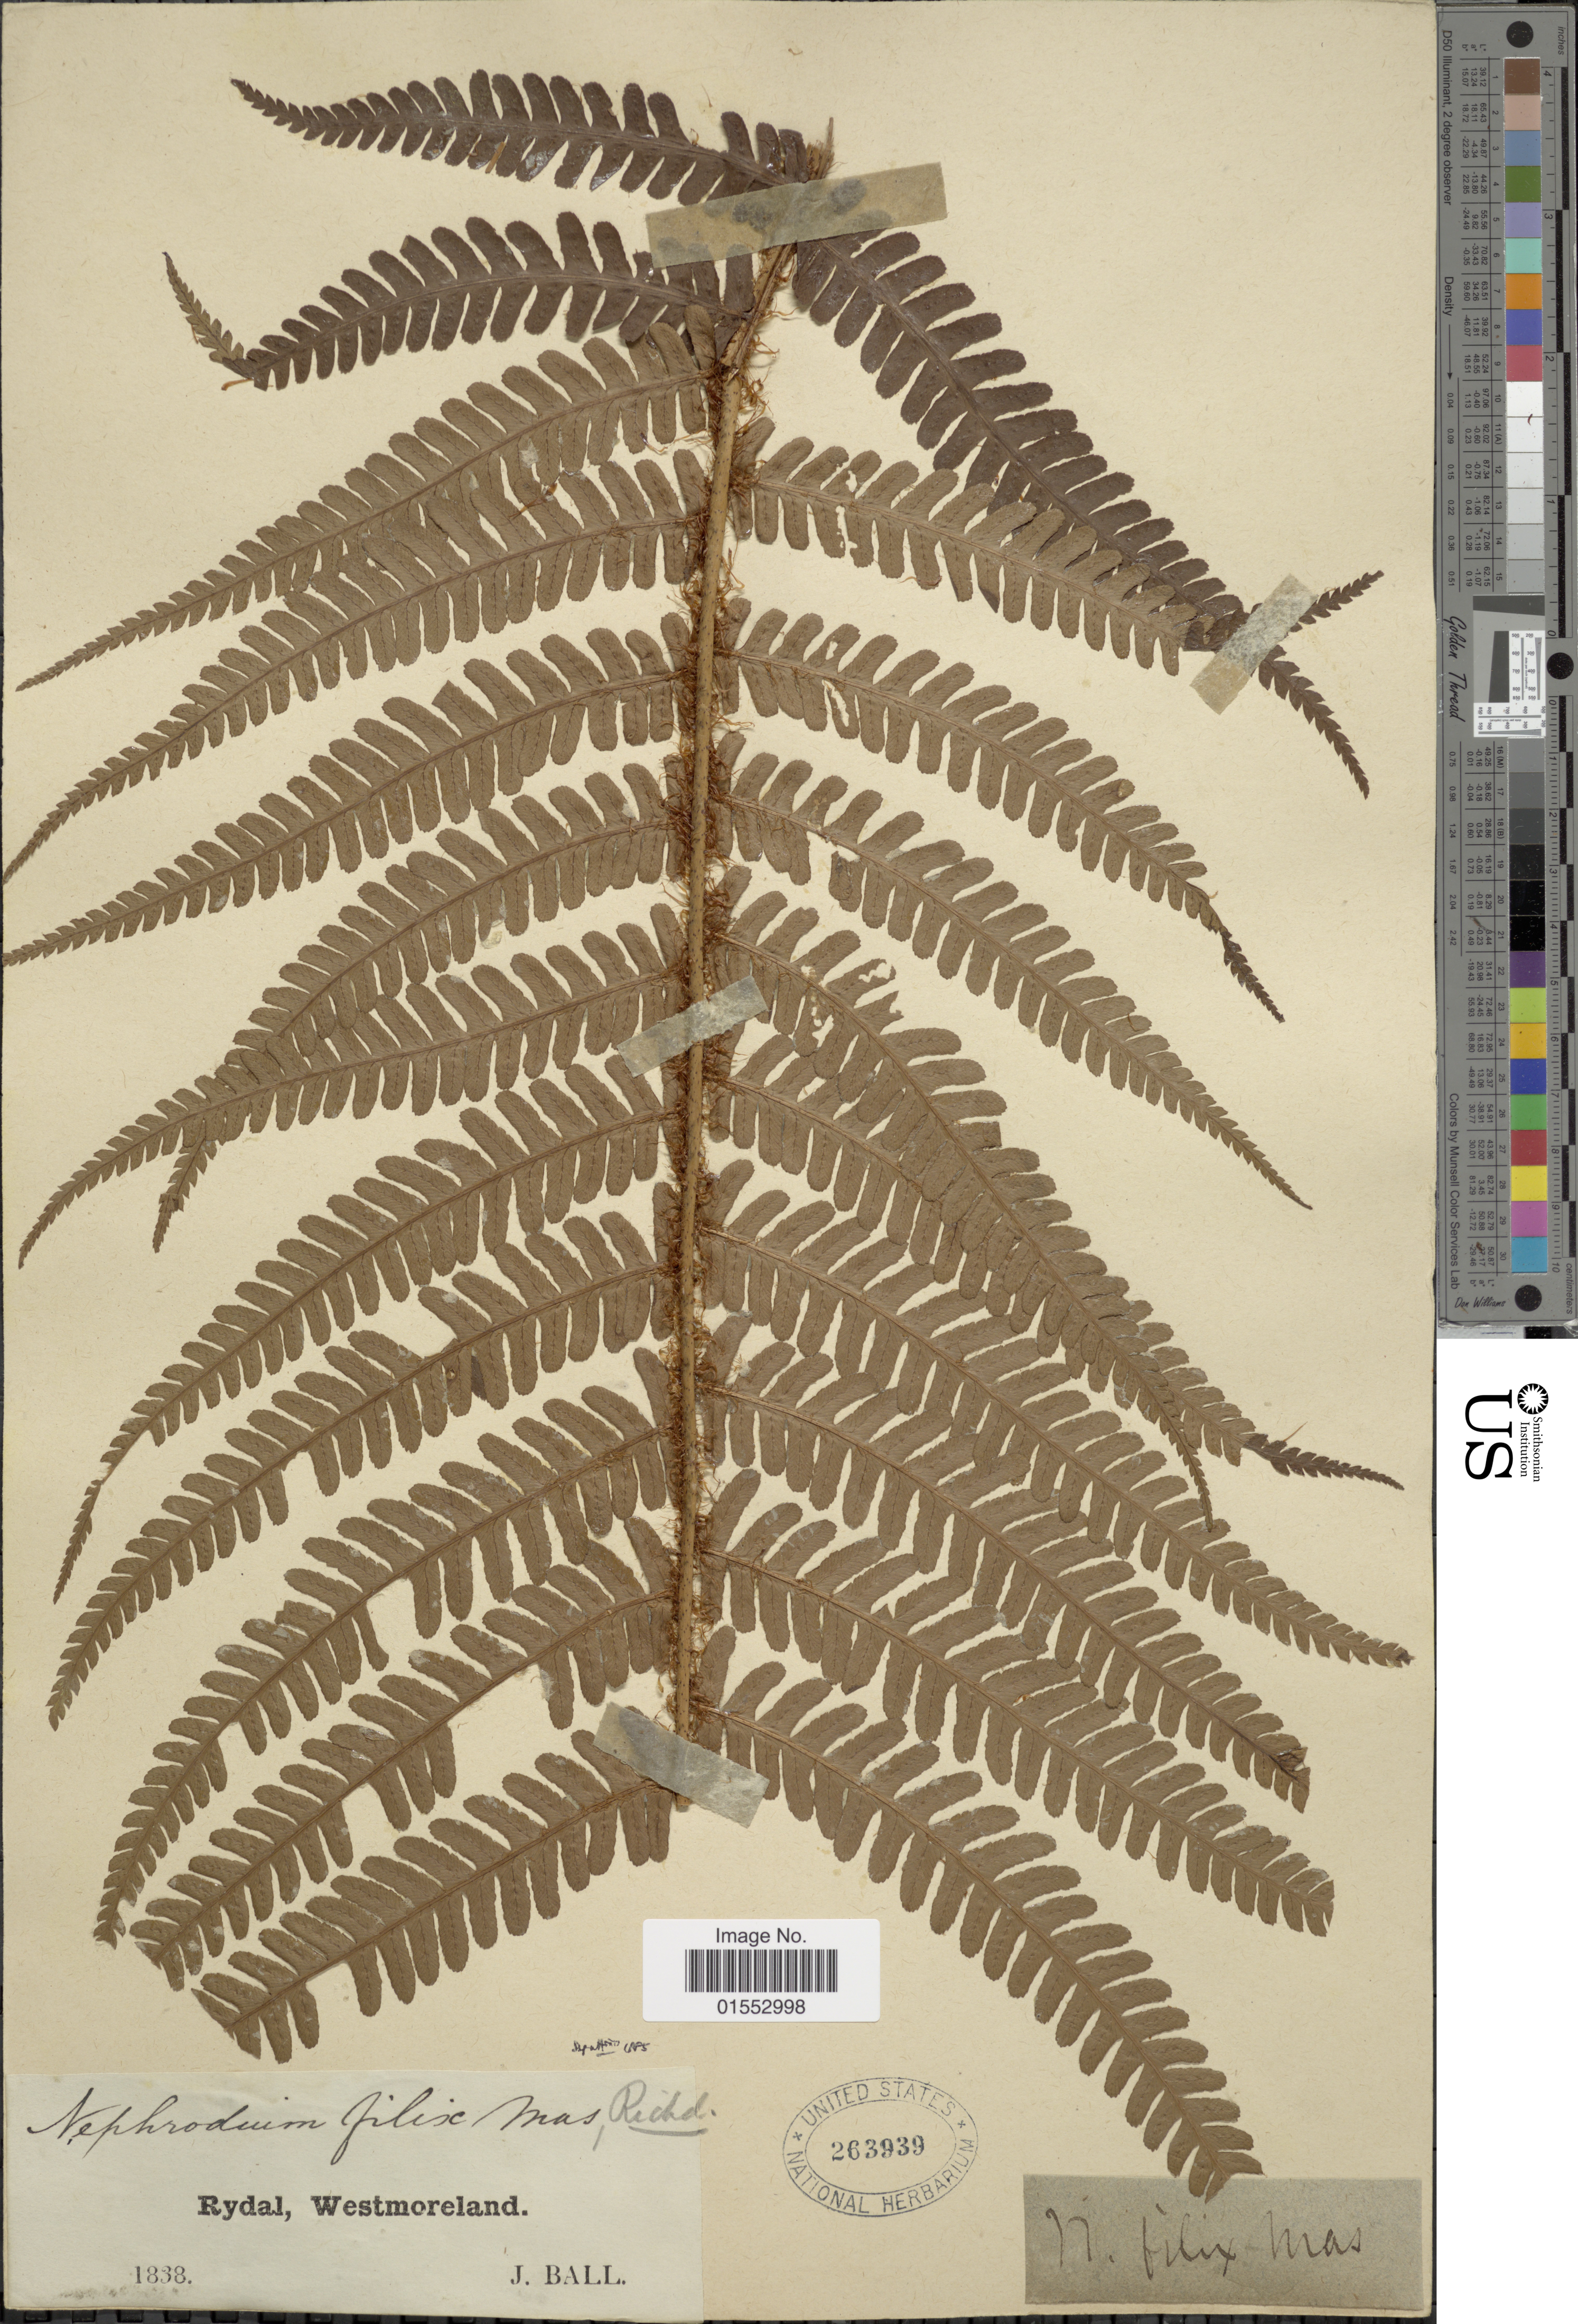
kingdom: Plantae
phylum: Tracheophyta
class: Polypodiopsida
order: Polypodiales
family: Dryopteridaceae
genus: Dryopteris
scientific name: Dryopteris affinis subsp. affinis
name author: (Lowe) Fraser-Jenk.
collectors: J. Ball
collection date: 1838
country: Jamaica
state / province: Westmoreland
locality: Rydal, Westmoreland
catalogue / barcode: US 263939